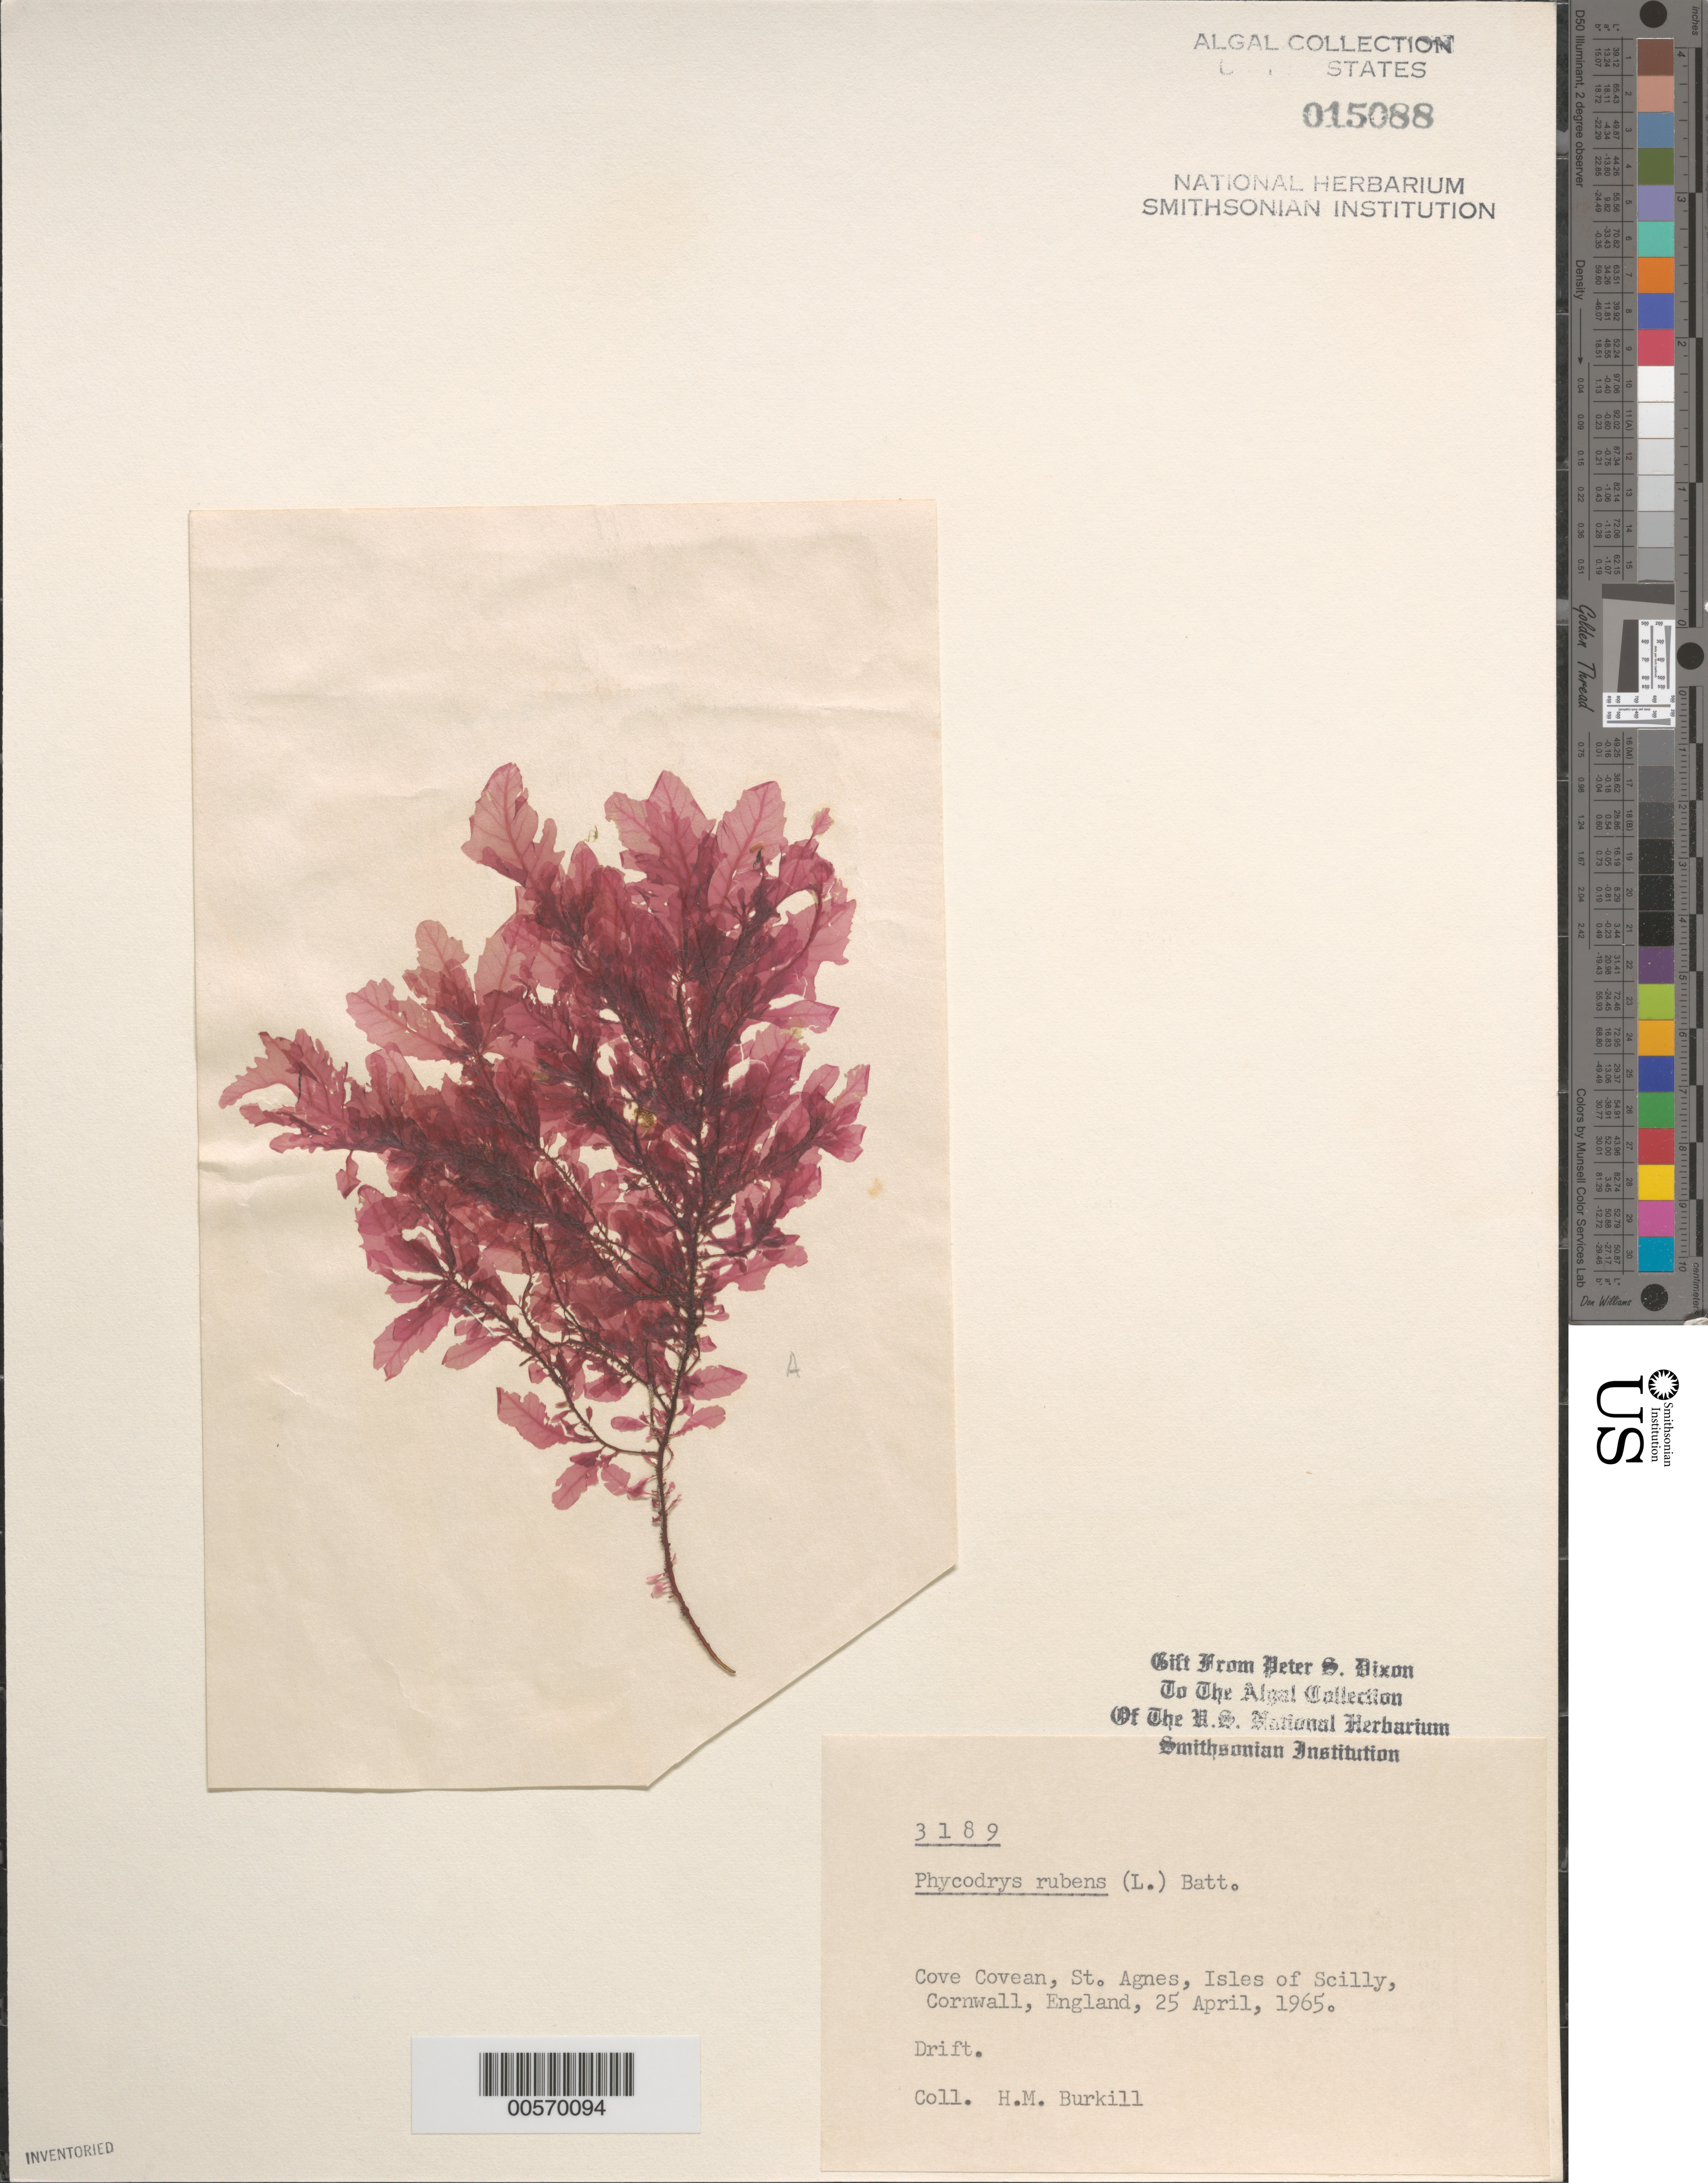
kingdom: Plantae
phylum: Rhodophyta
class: Florideophyceae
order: Ceramiales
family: Delesseriaceae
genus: Phycodrys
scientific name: Phycodrys rubens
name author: (L.) Batters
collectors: H. M. Burkill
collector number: PSD 3189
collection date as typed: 25 Apr 1965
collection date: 1965-04-25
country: United Kingdom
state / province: England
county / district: Council of the Isles of Scilly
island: St. Agnes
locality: Cove Covean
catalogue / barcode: US 15088